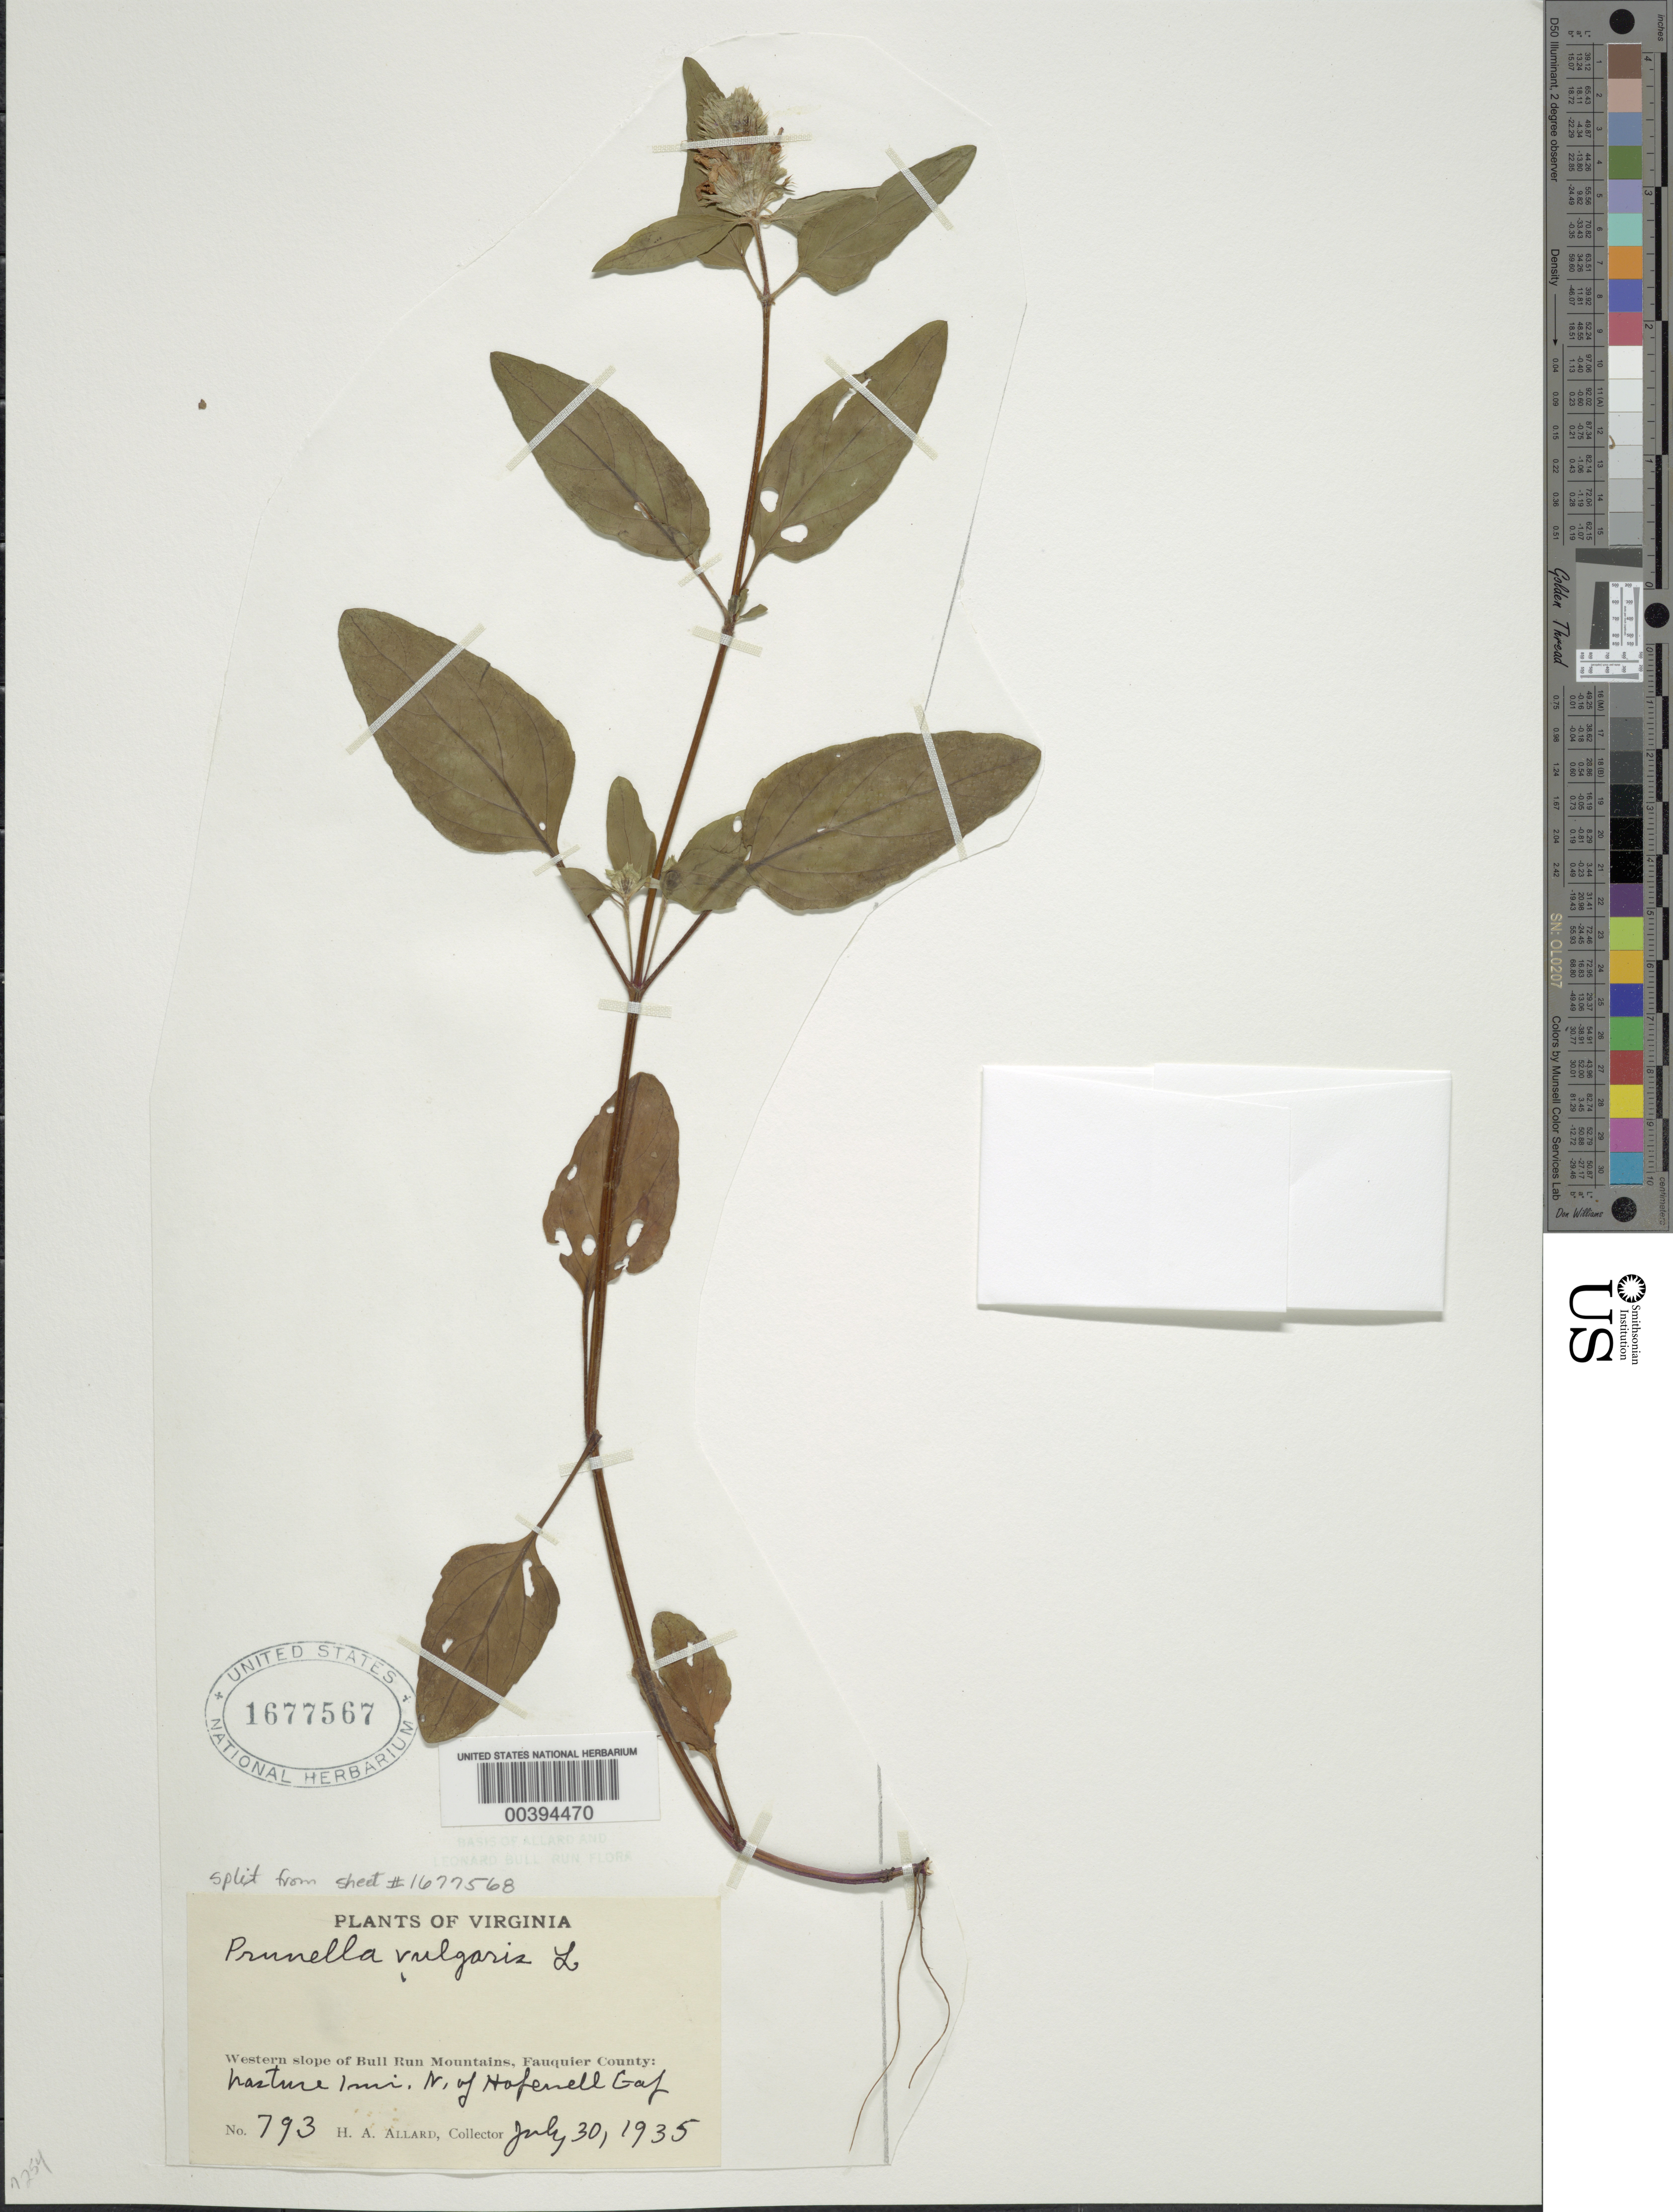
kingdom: Plantae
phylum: Tracheophyta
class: Magnoliopsida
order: Lamiales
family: Lamiaceae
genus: Prunella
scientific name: Prunella vulgaris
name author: L.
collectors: H. A. Allard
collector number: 793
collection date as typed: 30 Jul 1935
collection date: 1935-07-30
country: United States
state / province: Virginia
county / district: Fauquier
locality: North of Hopewell Gap, western slope of Bull Run Mts.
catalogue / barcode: US 1677567